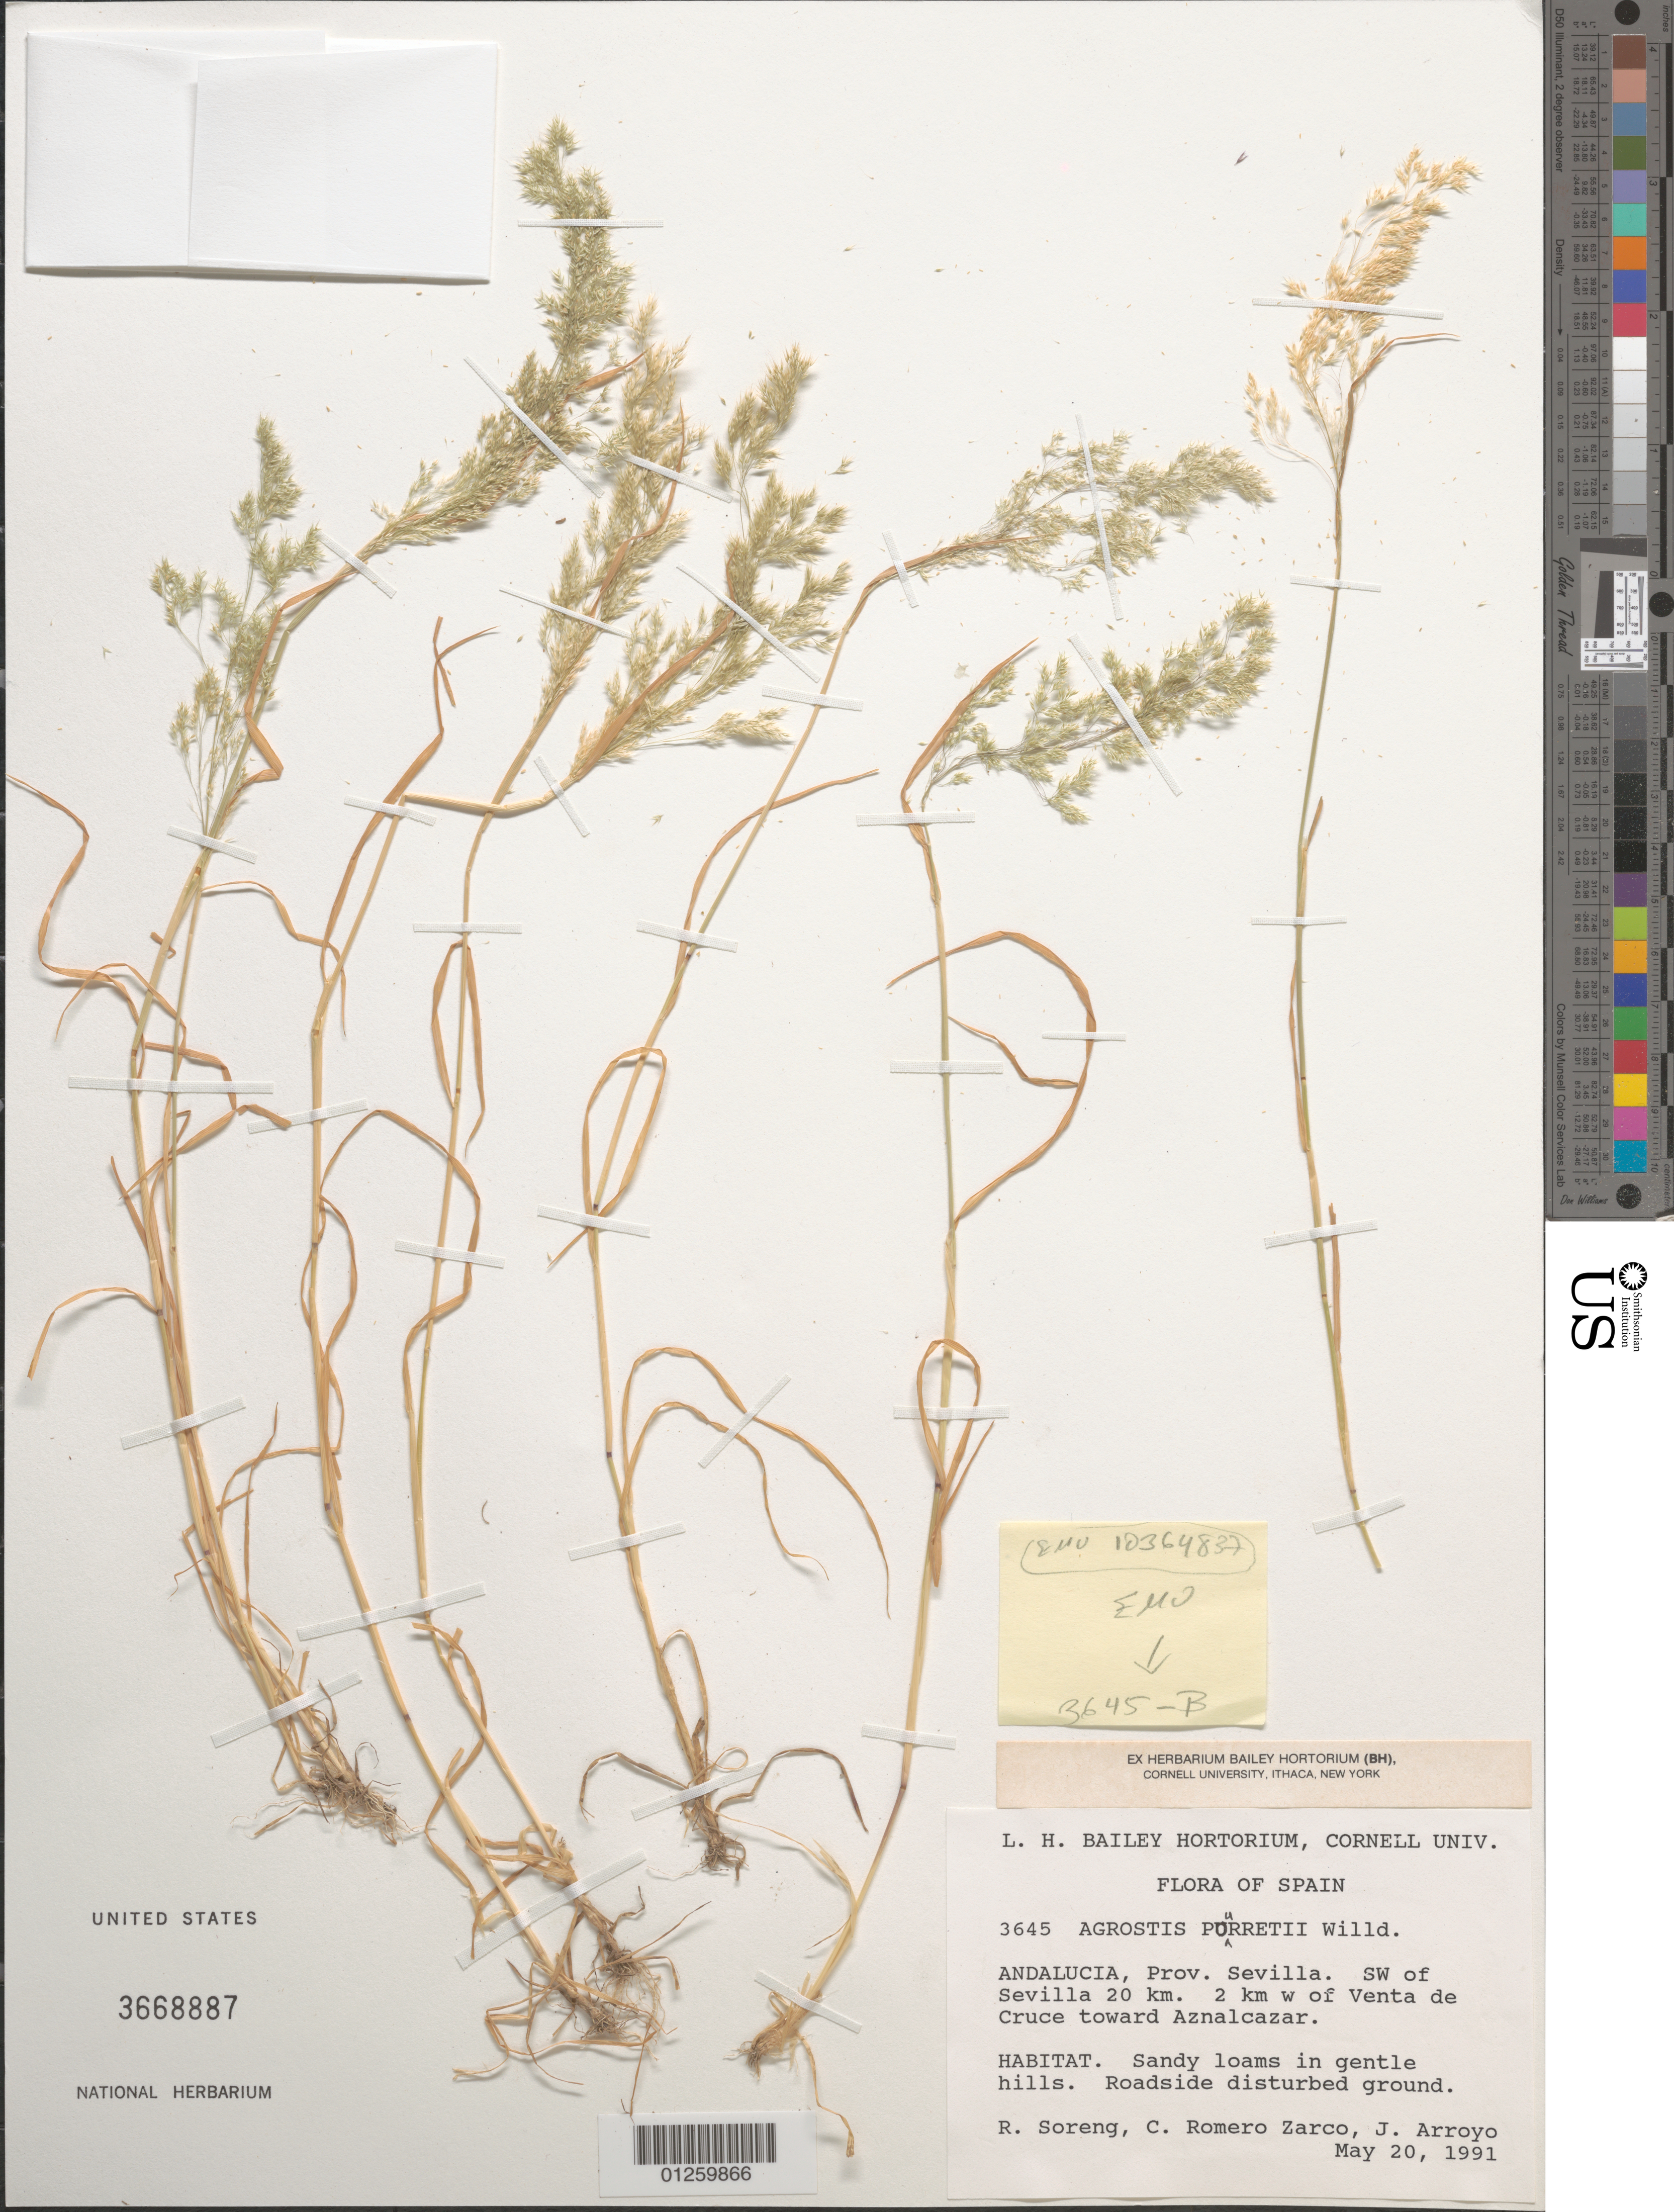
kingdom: Plantae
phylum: Tracheophyta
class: Liliopsida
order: Poales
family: Poaceae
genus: Agrostis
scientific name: Agrostis pourretii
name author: Willd.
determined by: Soreng, Robert J., Research Associate (BOT), Smithsonian Institution - National Museum of Natural History (UNITED STATES)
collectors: R. J. Soreng, C. Romero Zarco & J. Arroyo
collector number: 3645-b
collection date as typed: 20 May 1991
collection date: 1991-05-20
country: Spain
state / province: Andalucia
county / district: Sevilla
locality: SW of Sevilla 20 km 2 km W of Venta de Cruce toward Aznalcazar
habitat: Sandy loams in gentle hills. Roadside disturbed ground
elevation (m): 30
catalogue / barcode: US 3668887